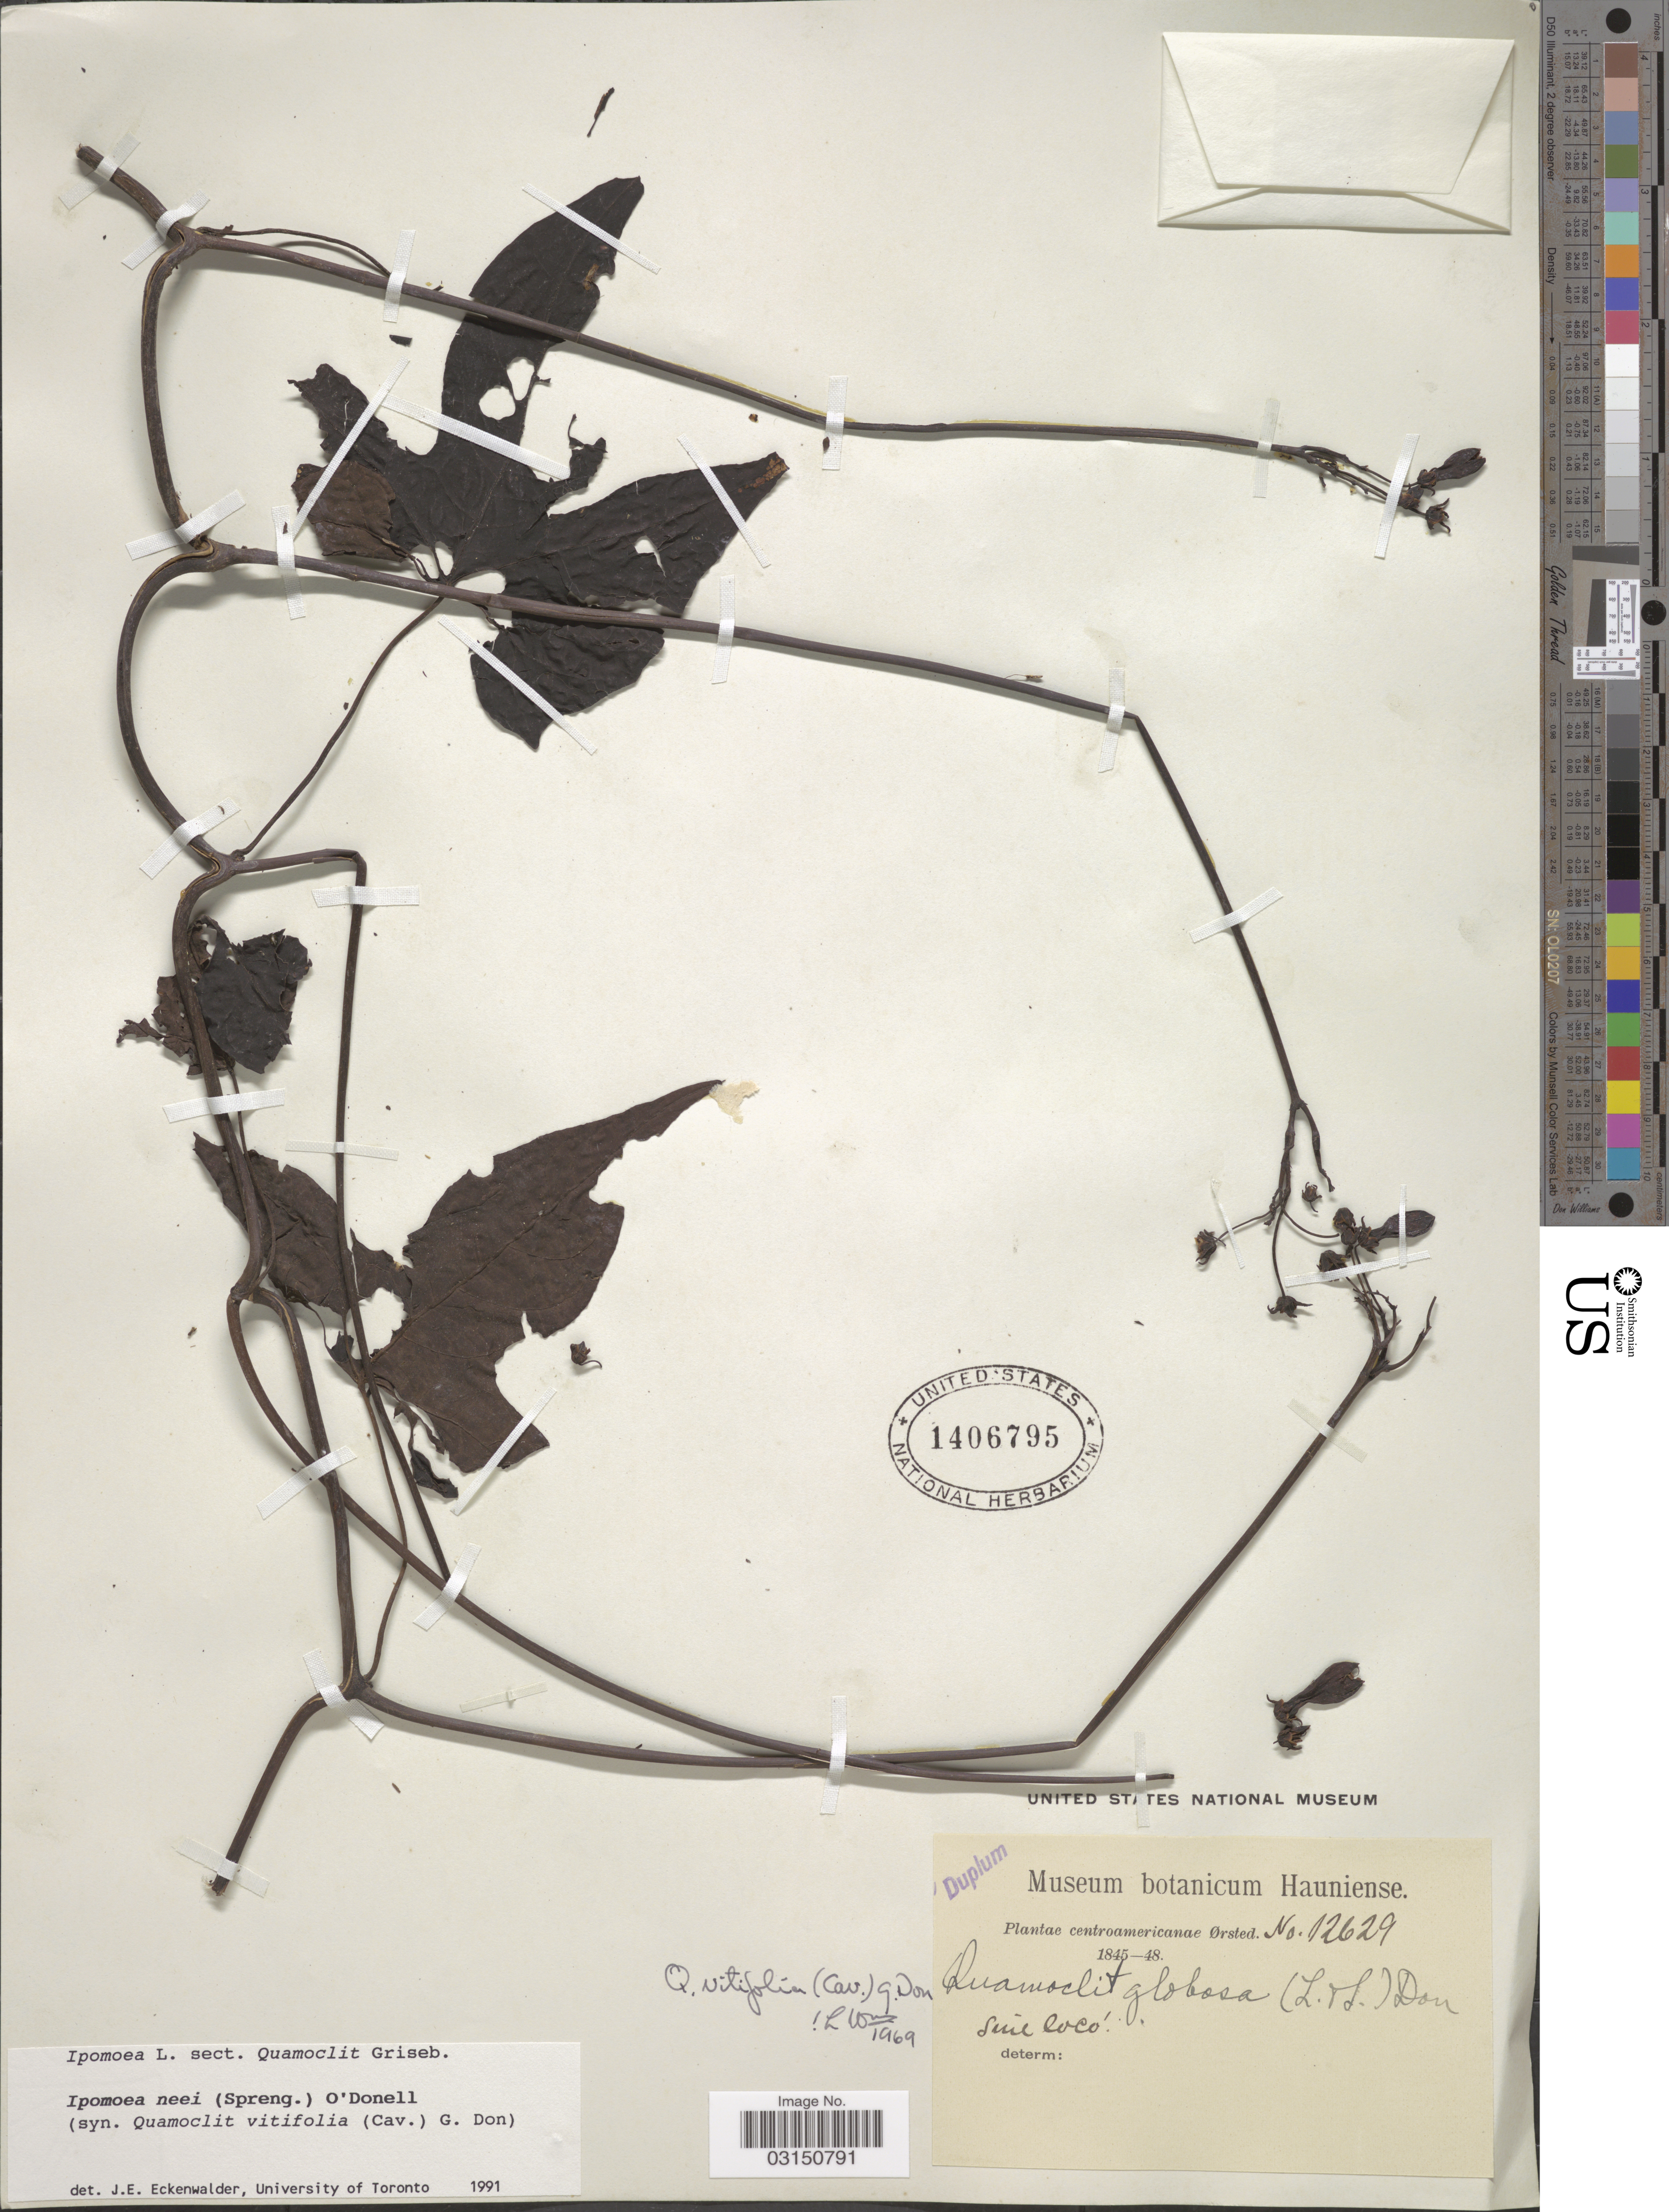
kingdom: Plantae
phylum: Tracheophyta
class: Magnoliopsida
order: Solanales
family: Convolvulaceae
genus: Ipomoea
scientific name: Ipomoea neei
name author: (Spreng.) O'Donell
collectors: Ørsted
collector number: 12629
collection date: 1845/1848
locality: Centroamericanae.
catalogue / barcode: US 1406795